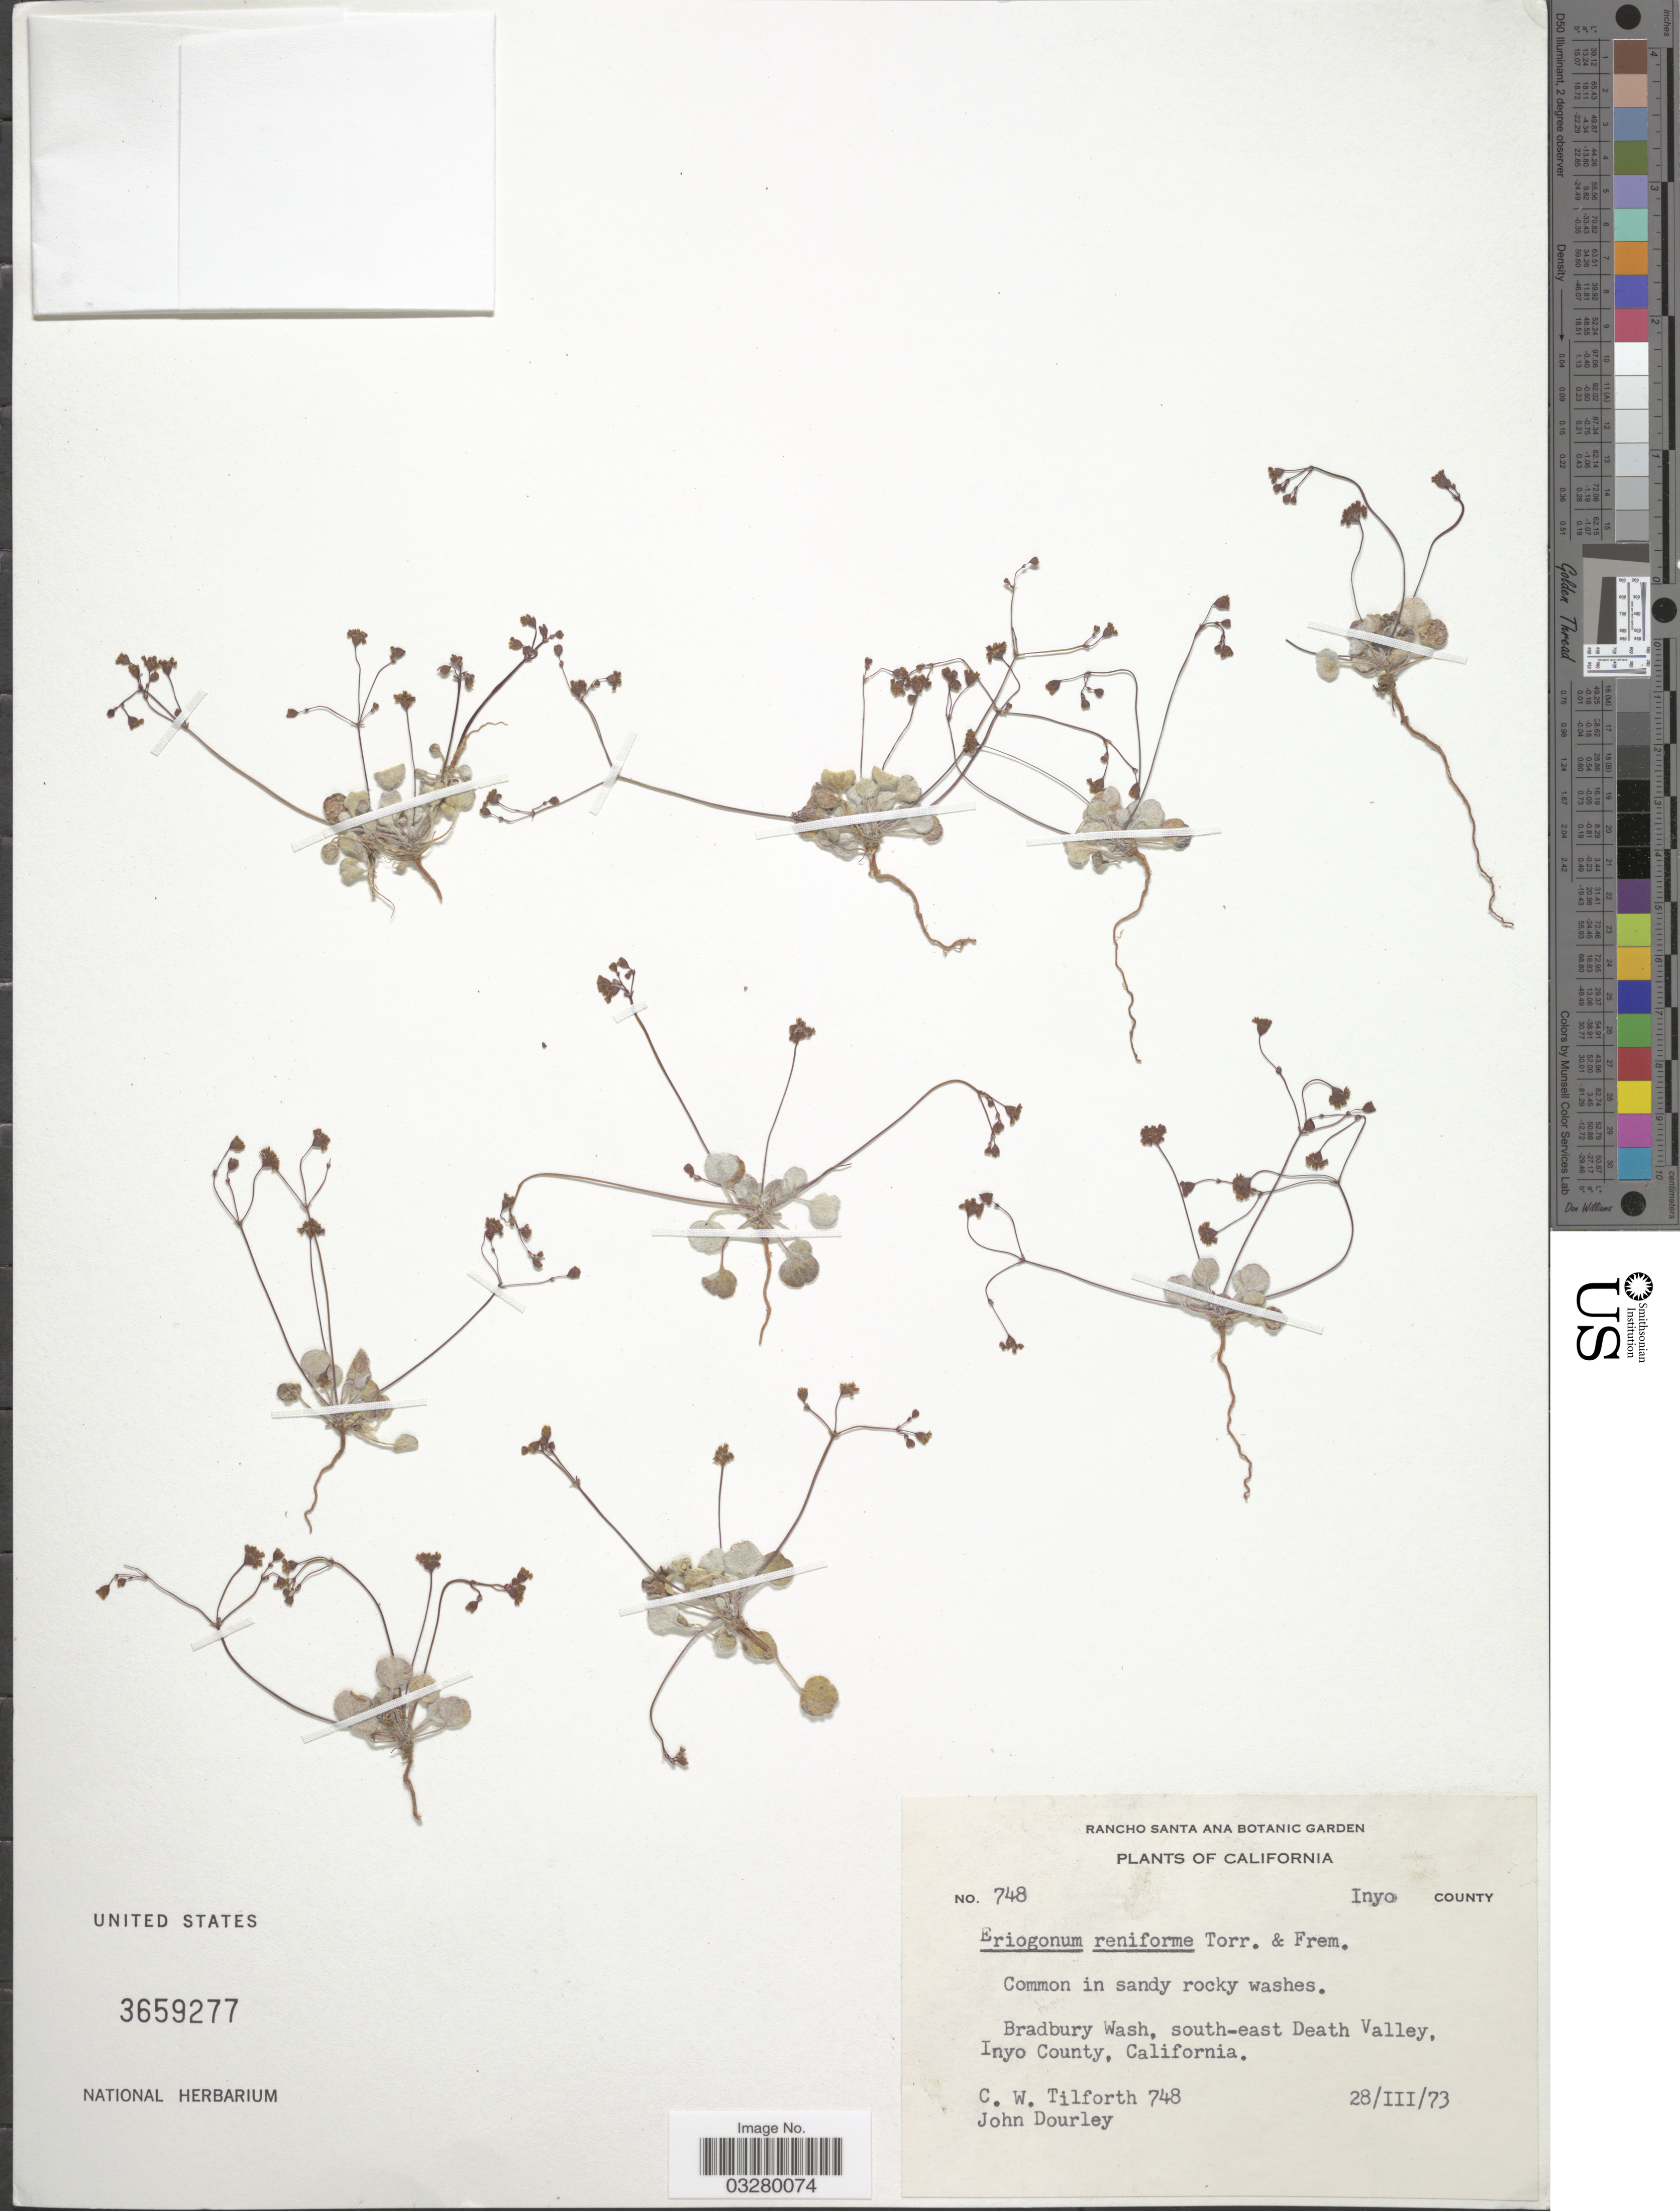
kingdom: Plantae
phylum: Tracheophyta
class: Magnoliopsida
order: Caryophyllales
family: Polygonaceae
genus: Eriogonum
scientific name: Eriogonum reniforme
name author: Torr. & Frém.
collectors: C. Tilforth & J. Dourley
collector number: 748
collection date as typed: Transcribed d/m/y: 28/3/73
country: United States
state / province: California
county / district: Inyo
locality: Inyo County, Bradbury Wash, south-east Death Valley, Inyo County.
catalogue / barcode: US 3659277